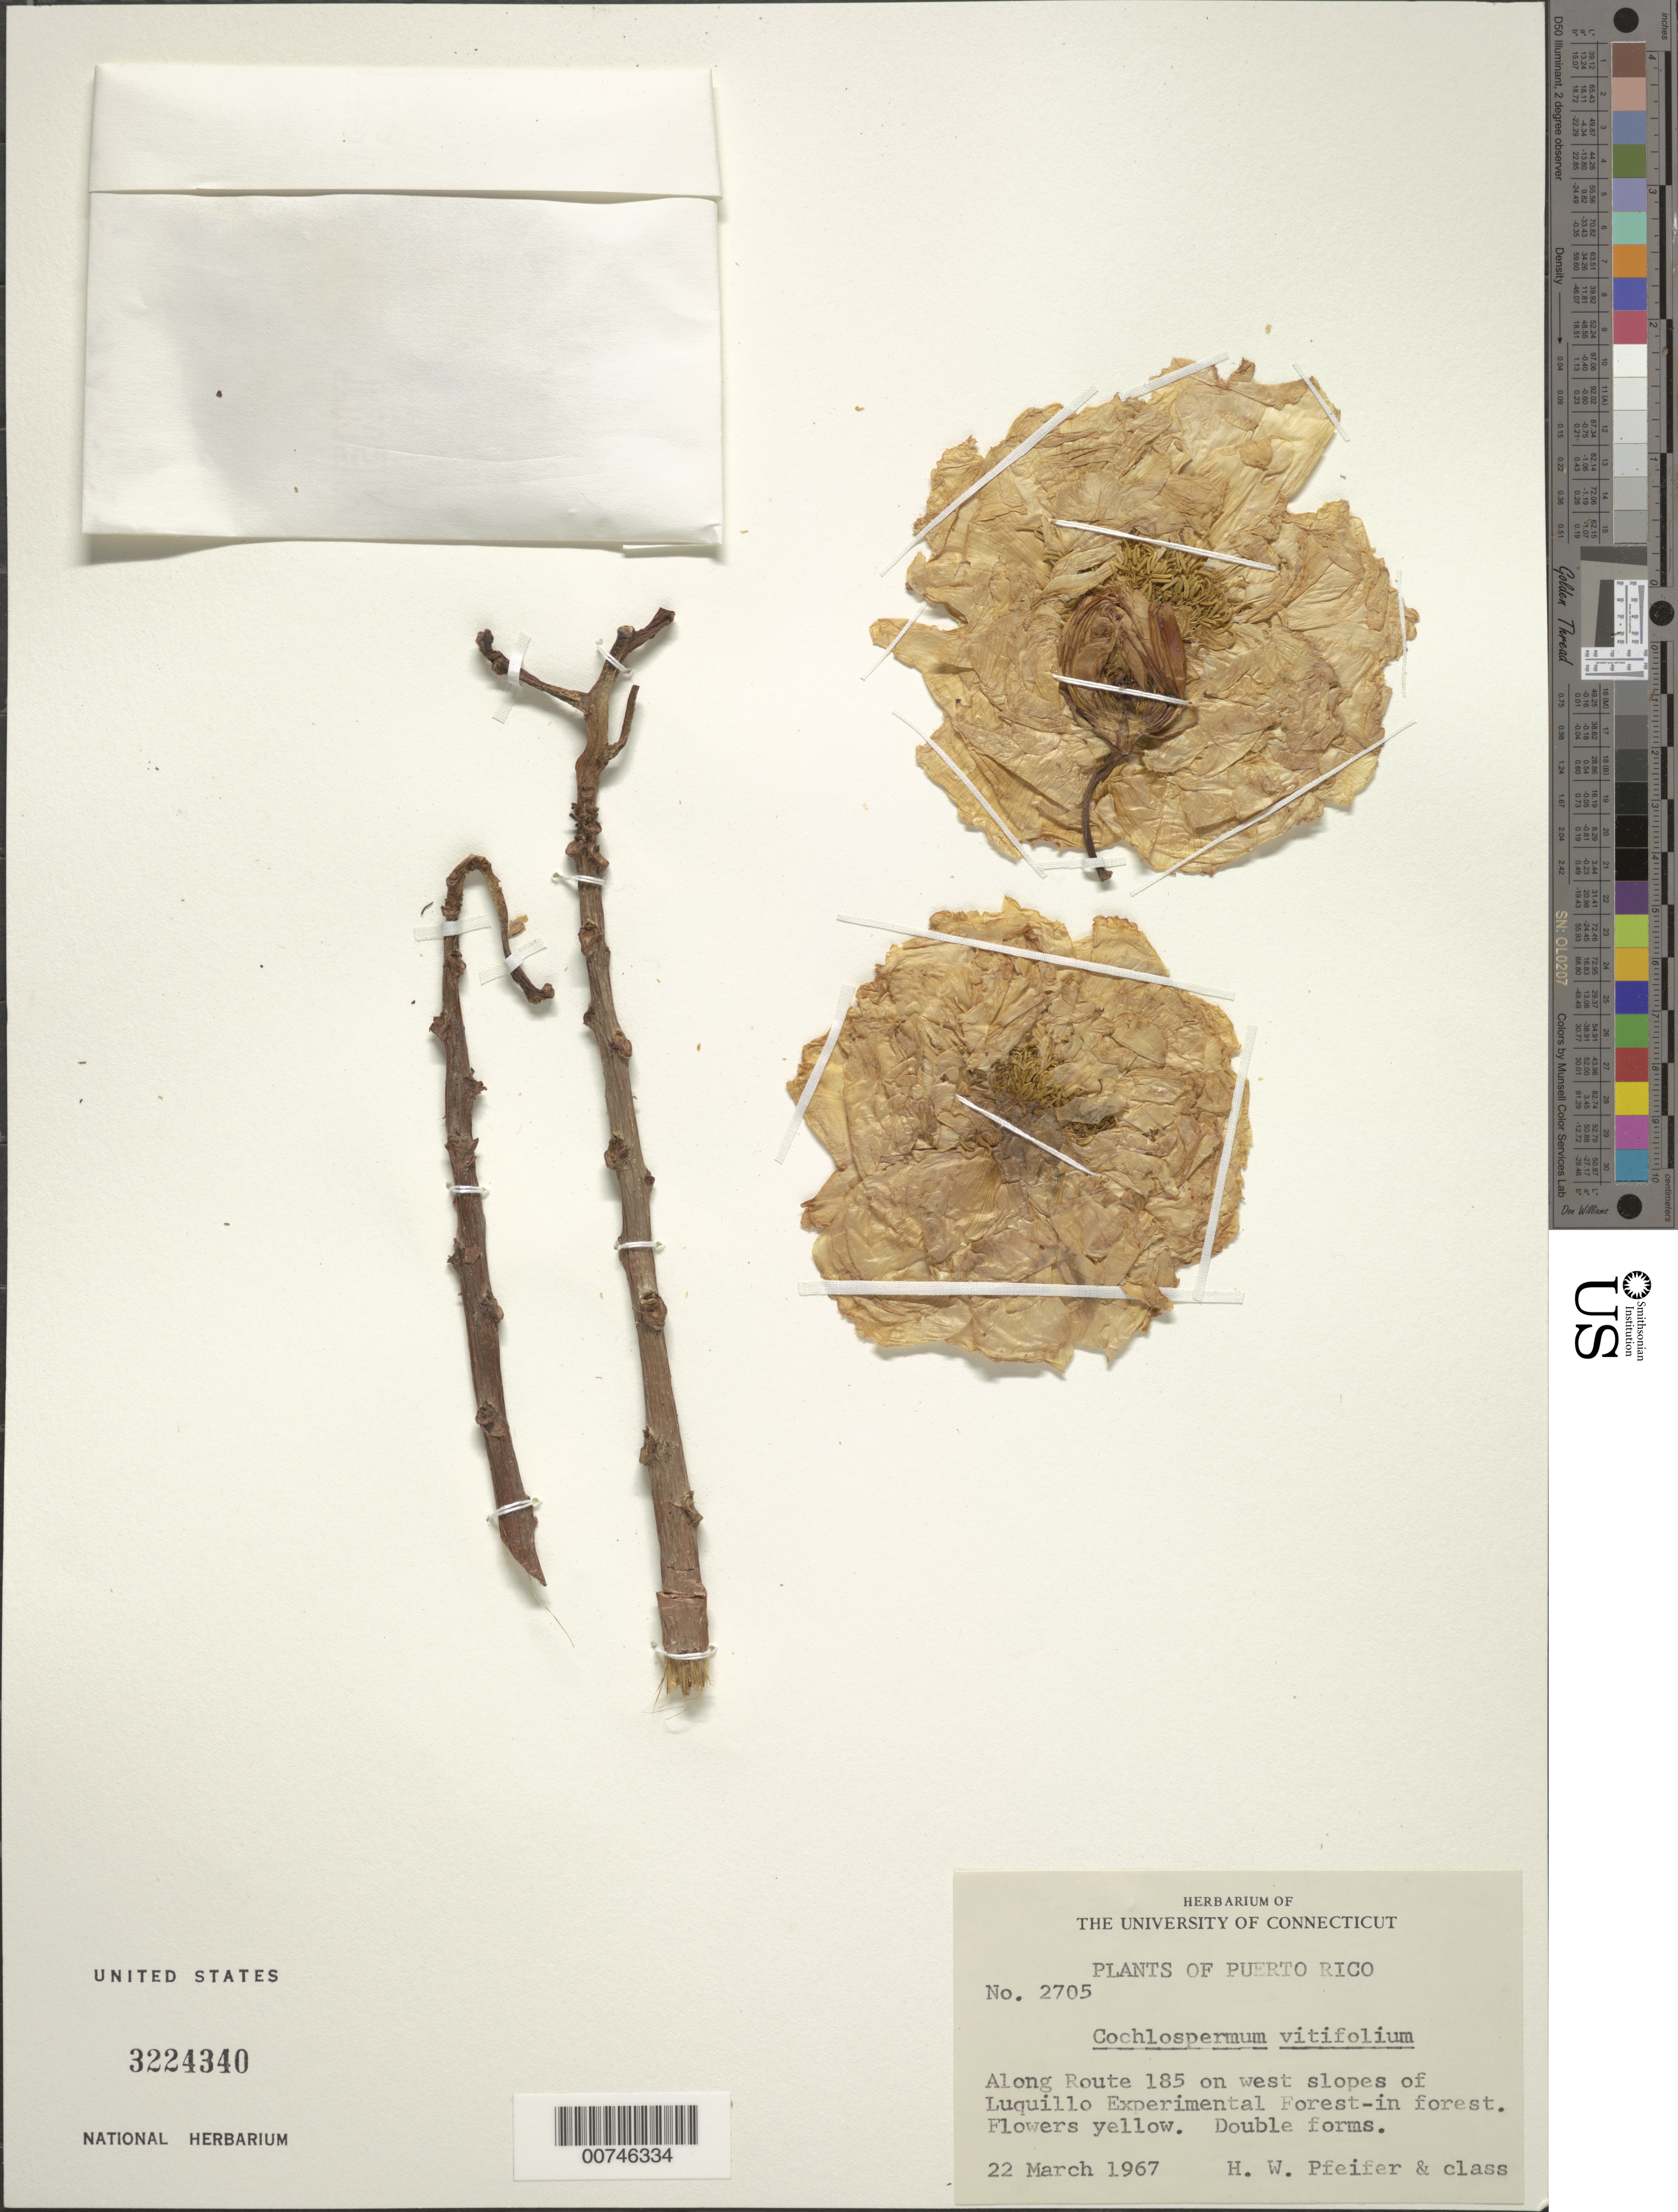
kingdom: Plantae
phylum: Tracheophyta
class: Magnoliopsida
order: Malvales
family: Cochlospermaceae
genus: Cochlospermum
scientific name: Cochlospermum vitifolium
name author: (Willd.) Spreng.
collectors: H. W. Pfeifer & Class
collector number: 2705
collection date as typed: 22 Mar 1967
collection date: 1967-03-22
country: Puerto Rico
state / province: Luquillo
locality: Along route 185 on west slopes of Luquillo Experimental Forest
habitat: In forest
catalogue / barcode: US 3224340